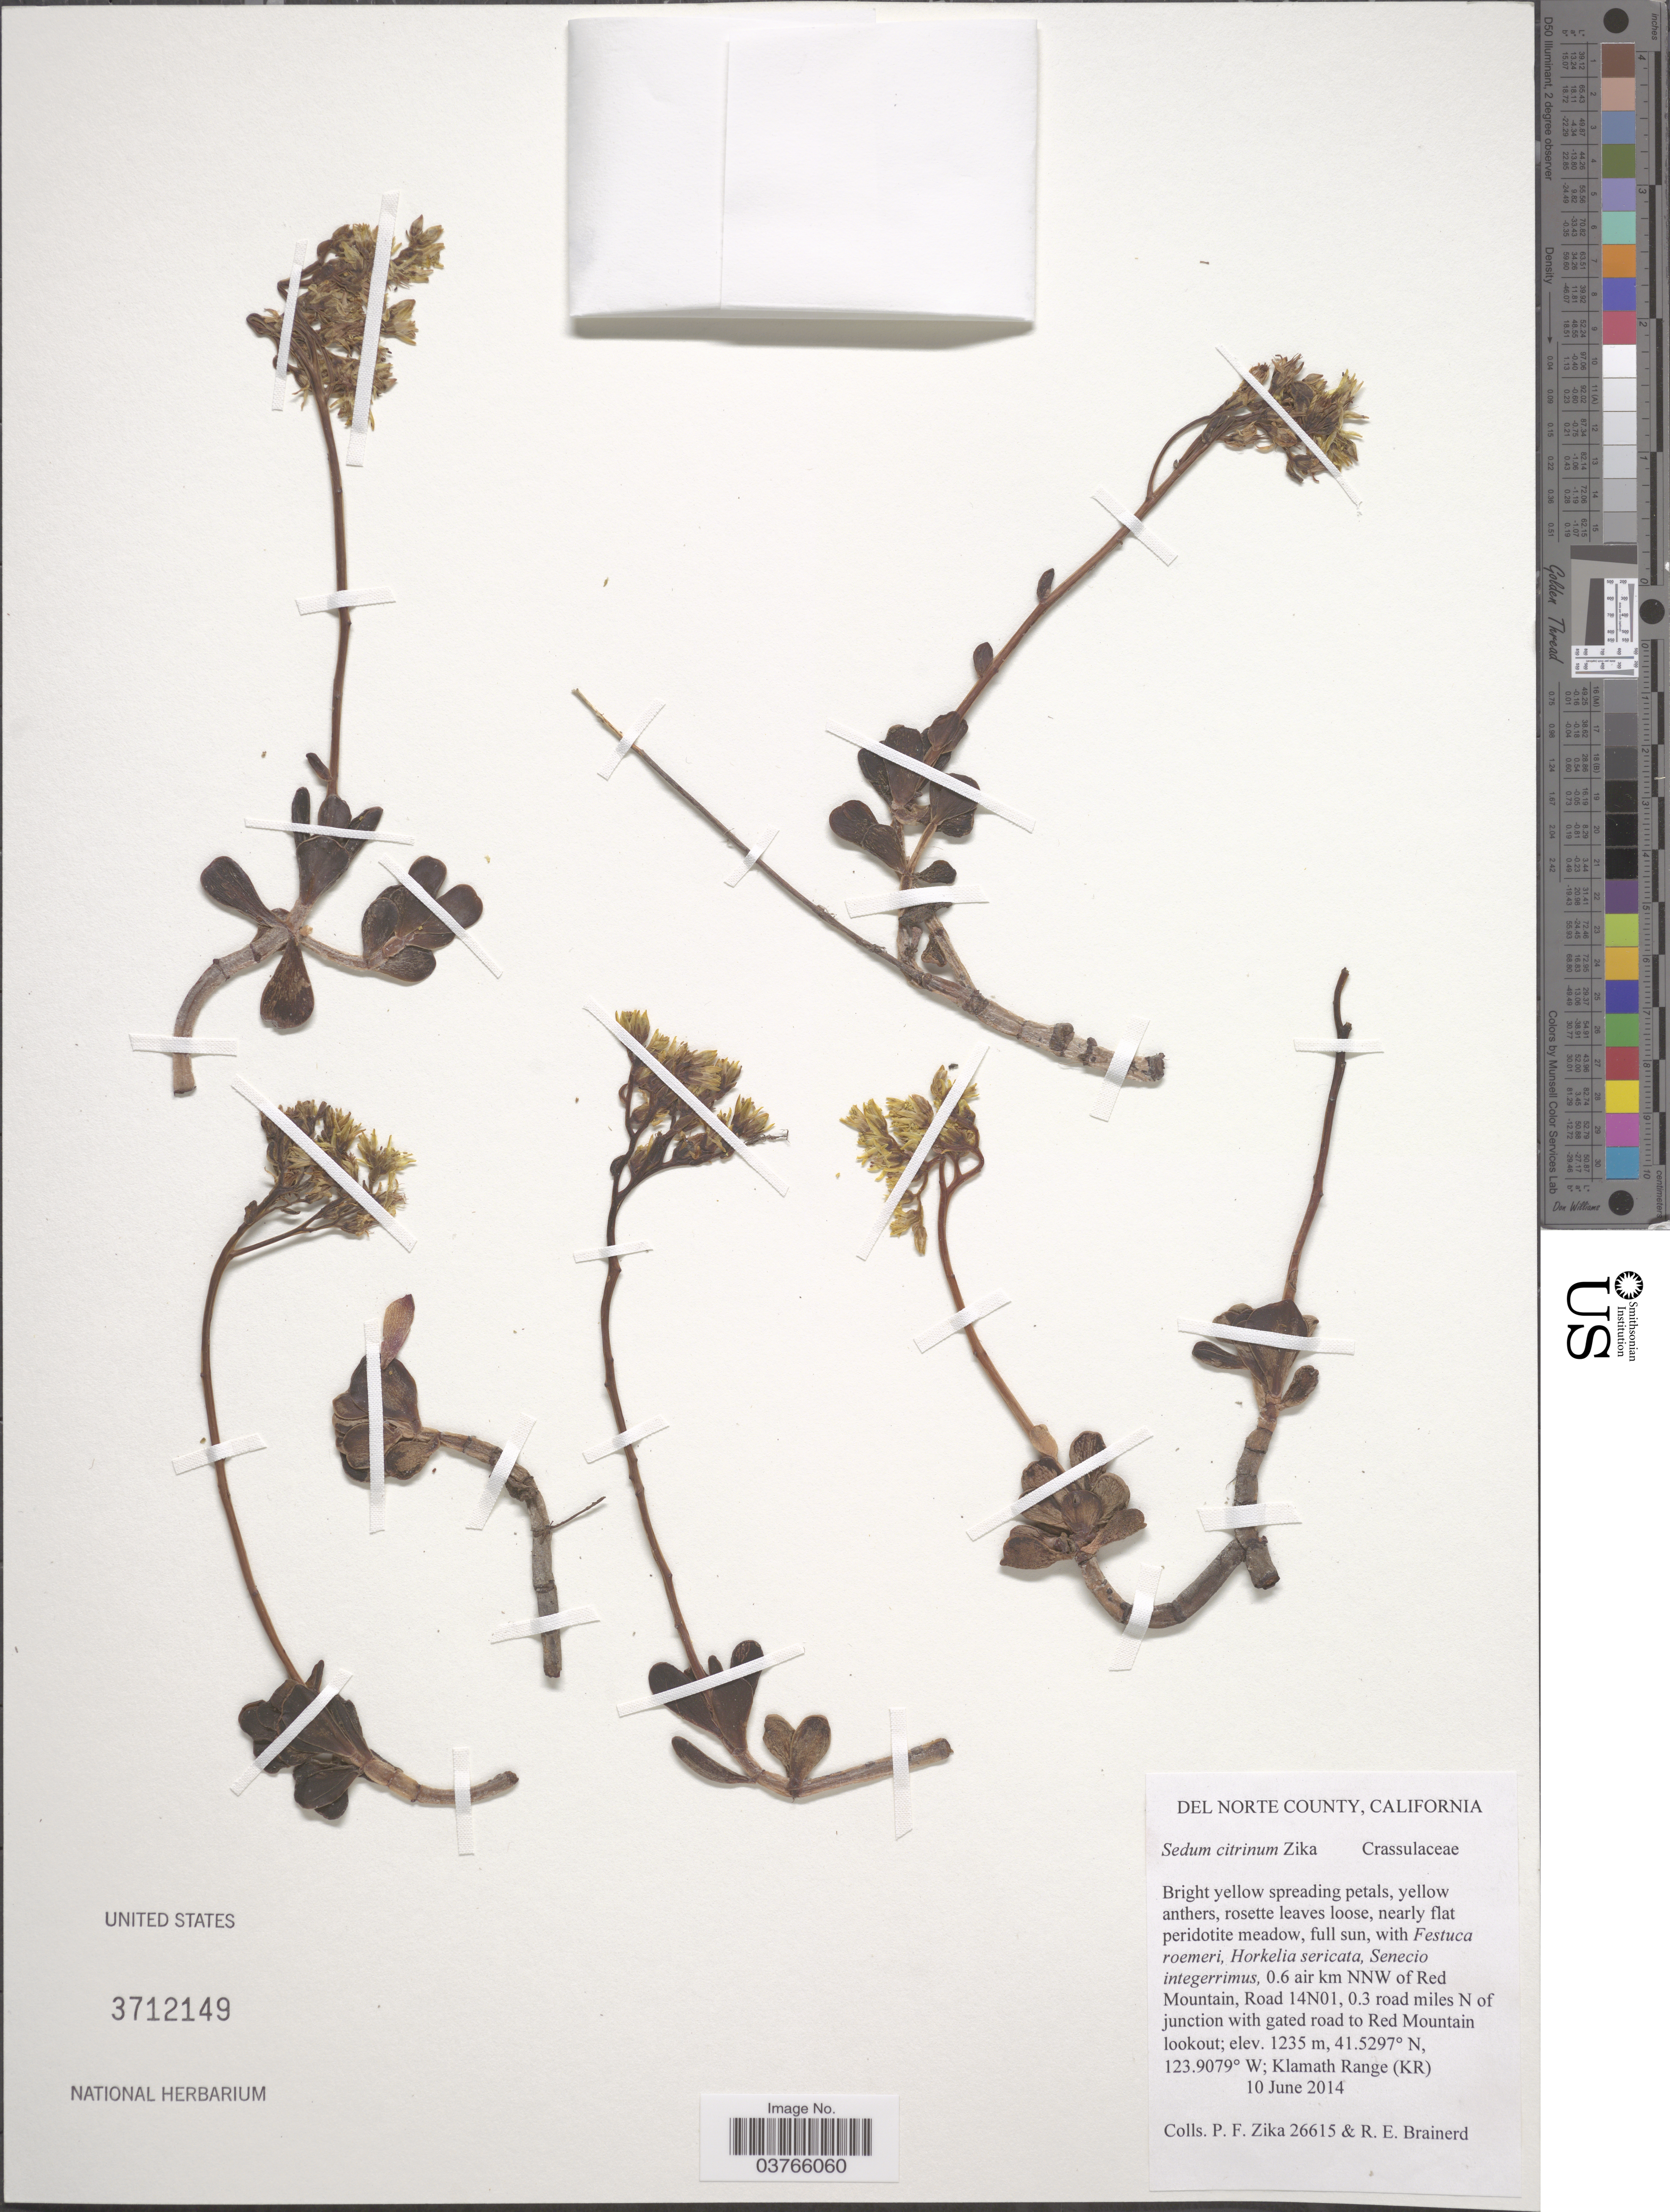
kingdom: Plantae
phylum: Tracheophyta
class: Magnoliopsida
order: Saxifragales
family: Crassulaceae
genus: Sedum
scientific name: Sedum citrinum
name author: Zika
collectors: P. F. Zika & R. Brainerd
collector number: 26615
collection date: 2014-06-10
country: United States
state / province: California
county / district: Del Norte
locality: Del Norte County. 0.6 air km NNW of Red Mountain, Road 14N01, 0.3 road miles N of junction with gated road to Red Mountain lookout. Klamath Range (KR).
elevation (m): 1235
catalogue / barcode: US 3712149